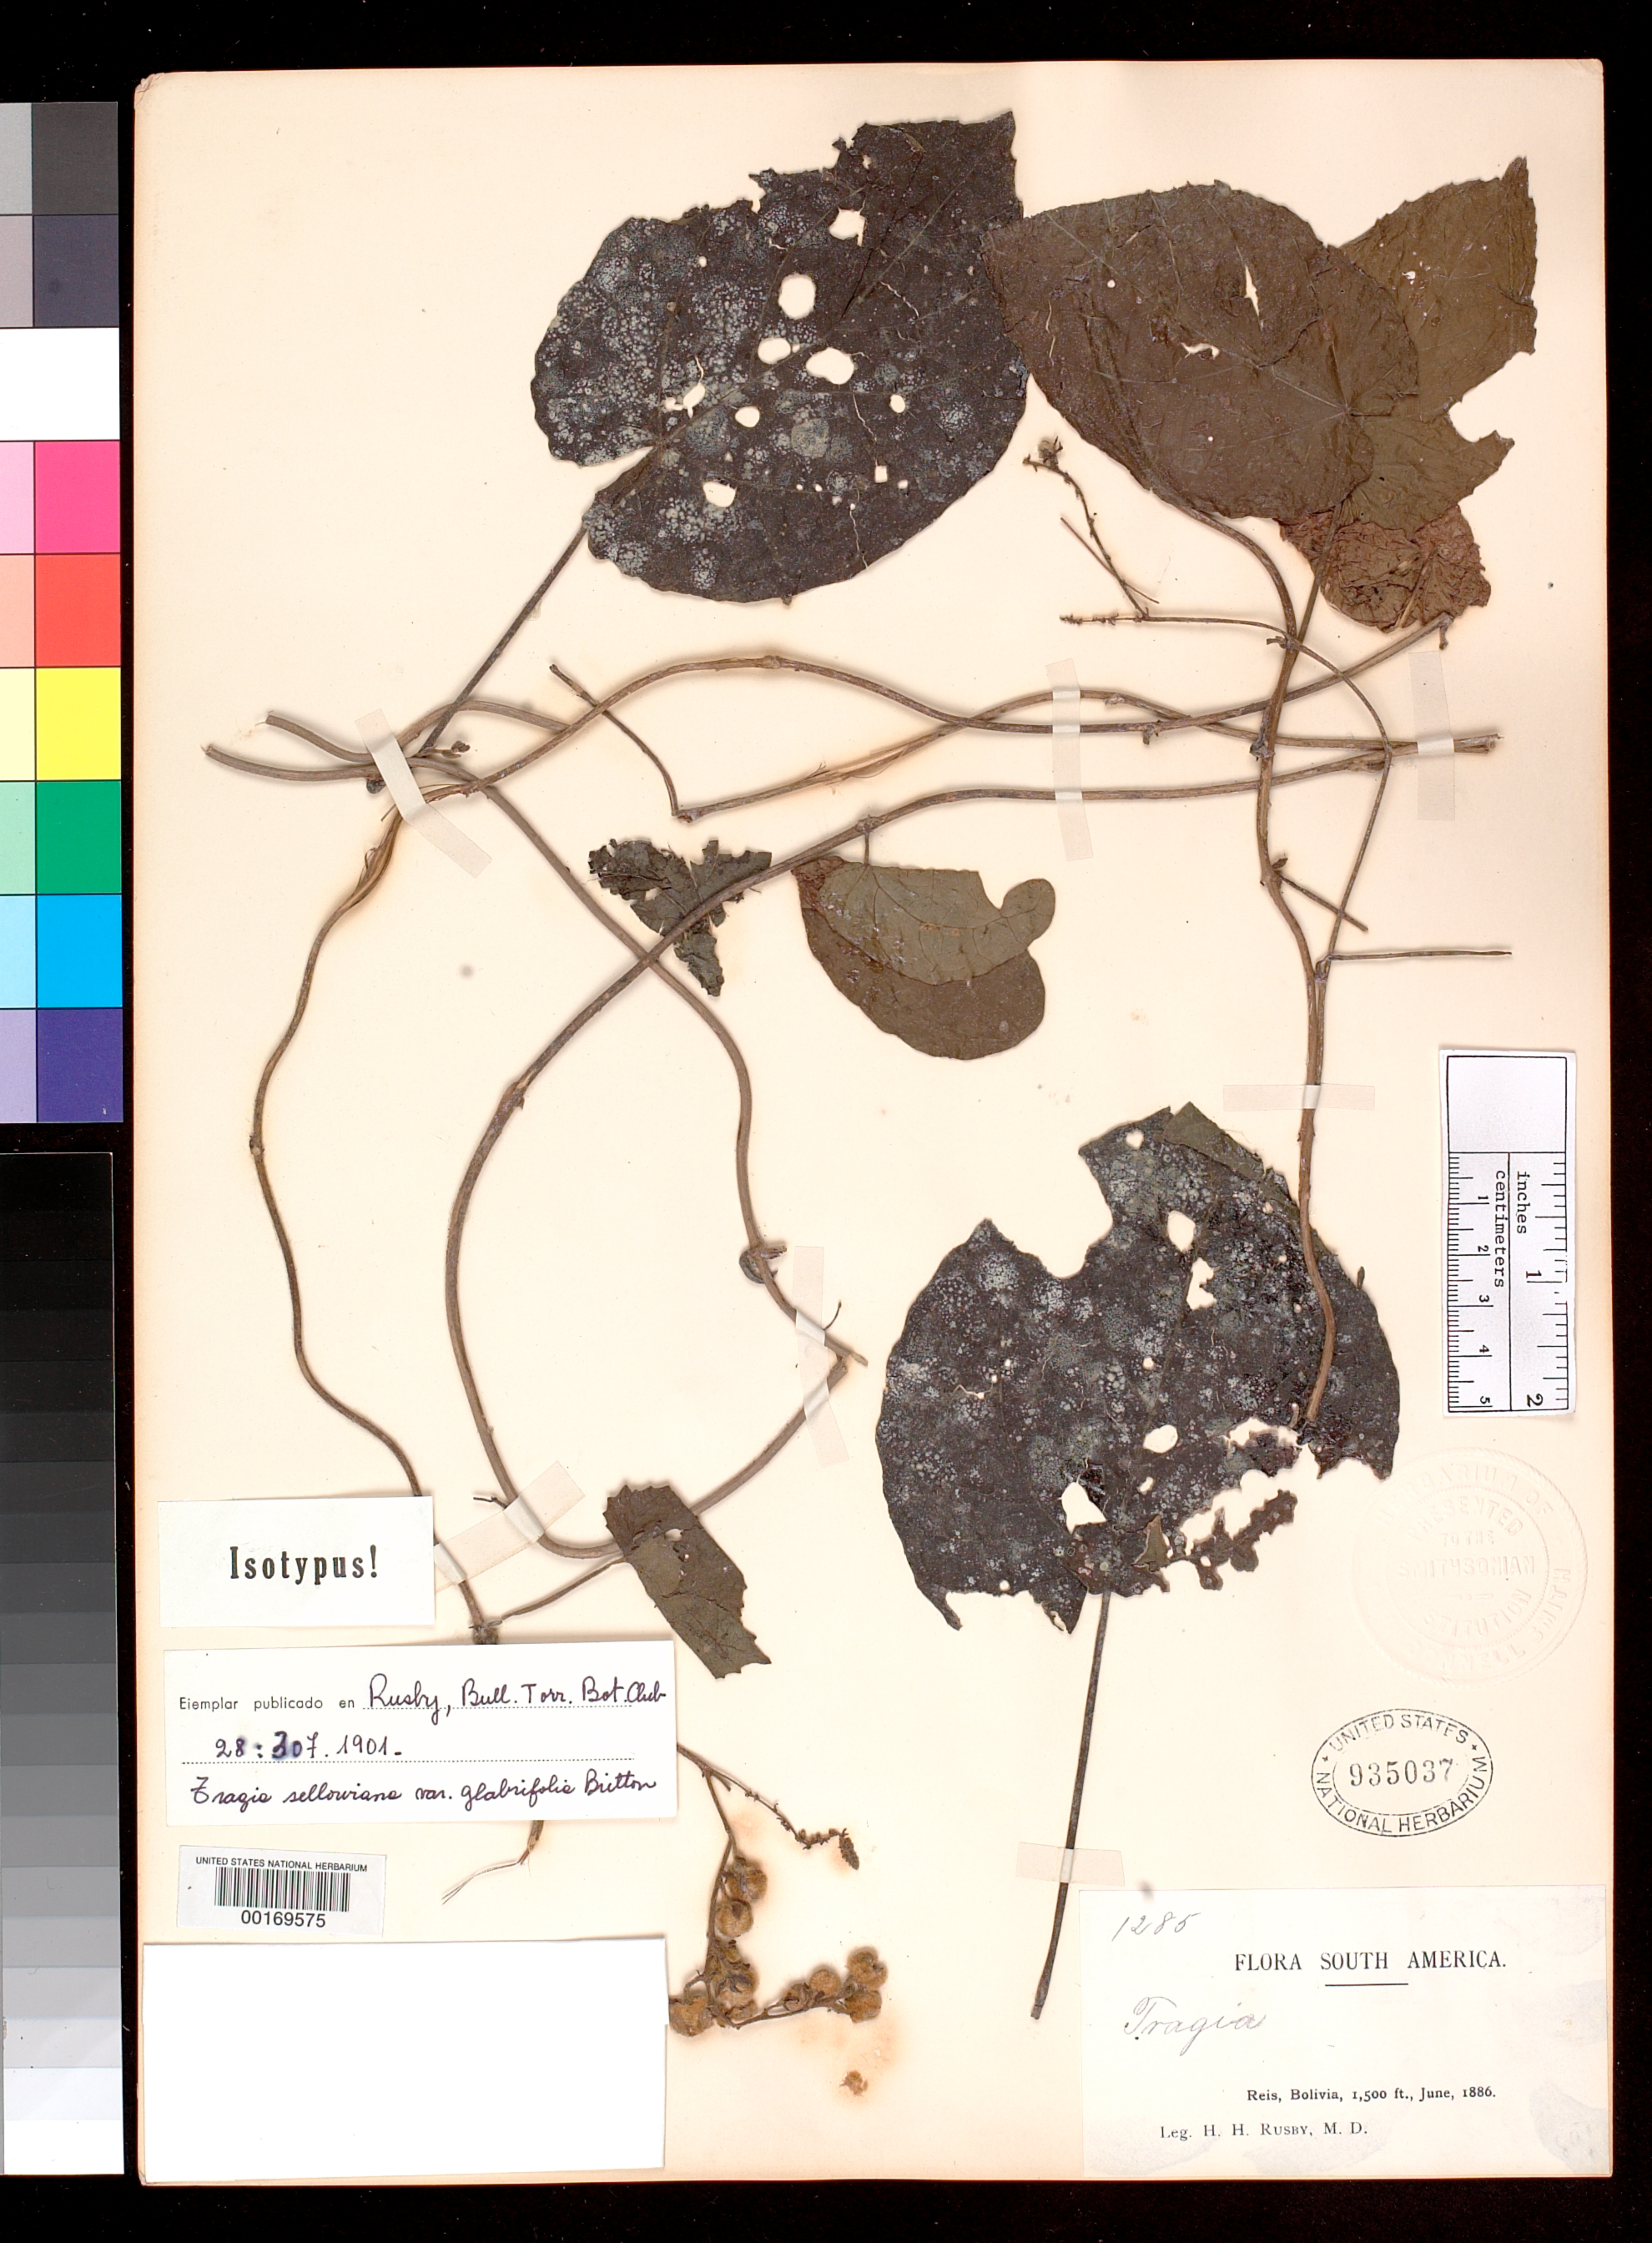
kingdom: Plantae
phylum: Tracheophyta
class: Magnoliopsida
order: Malpighiales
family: Euphorbiaceae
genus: Tragia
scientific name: Tragia sellowiana var. glabrifolia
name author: Britton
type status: Isotype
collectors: H. H. Rusby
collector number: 1285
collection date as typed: Jun 1886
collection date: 1886-06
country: Bolivia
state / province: Pando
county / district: Nicolas Suarez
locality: Reis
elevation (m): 457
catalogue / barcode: US 935037